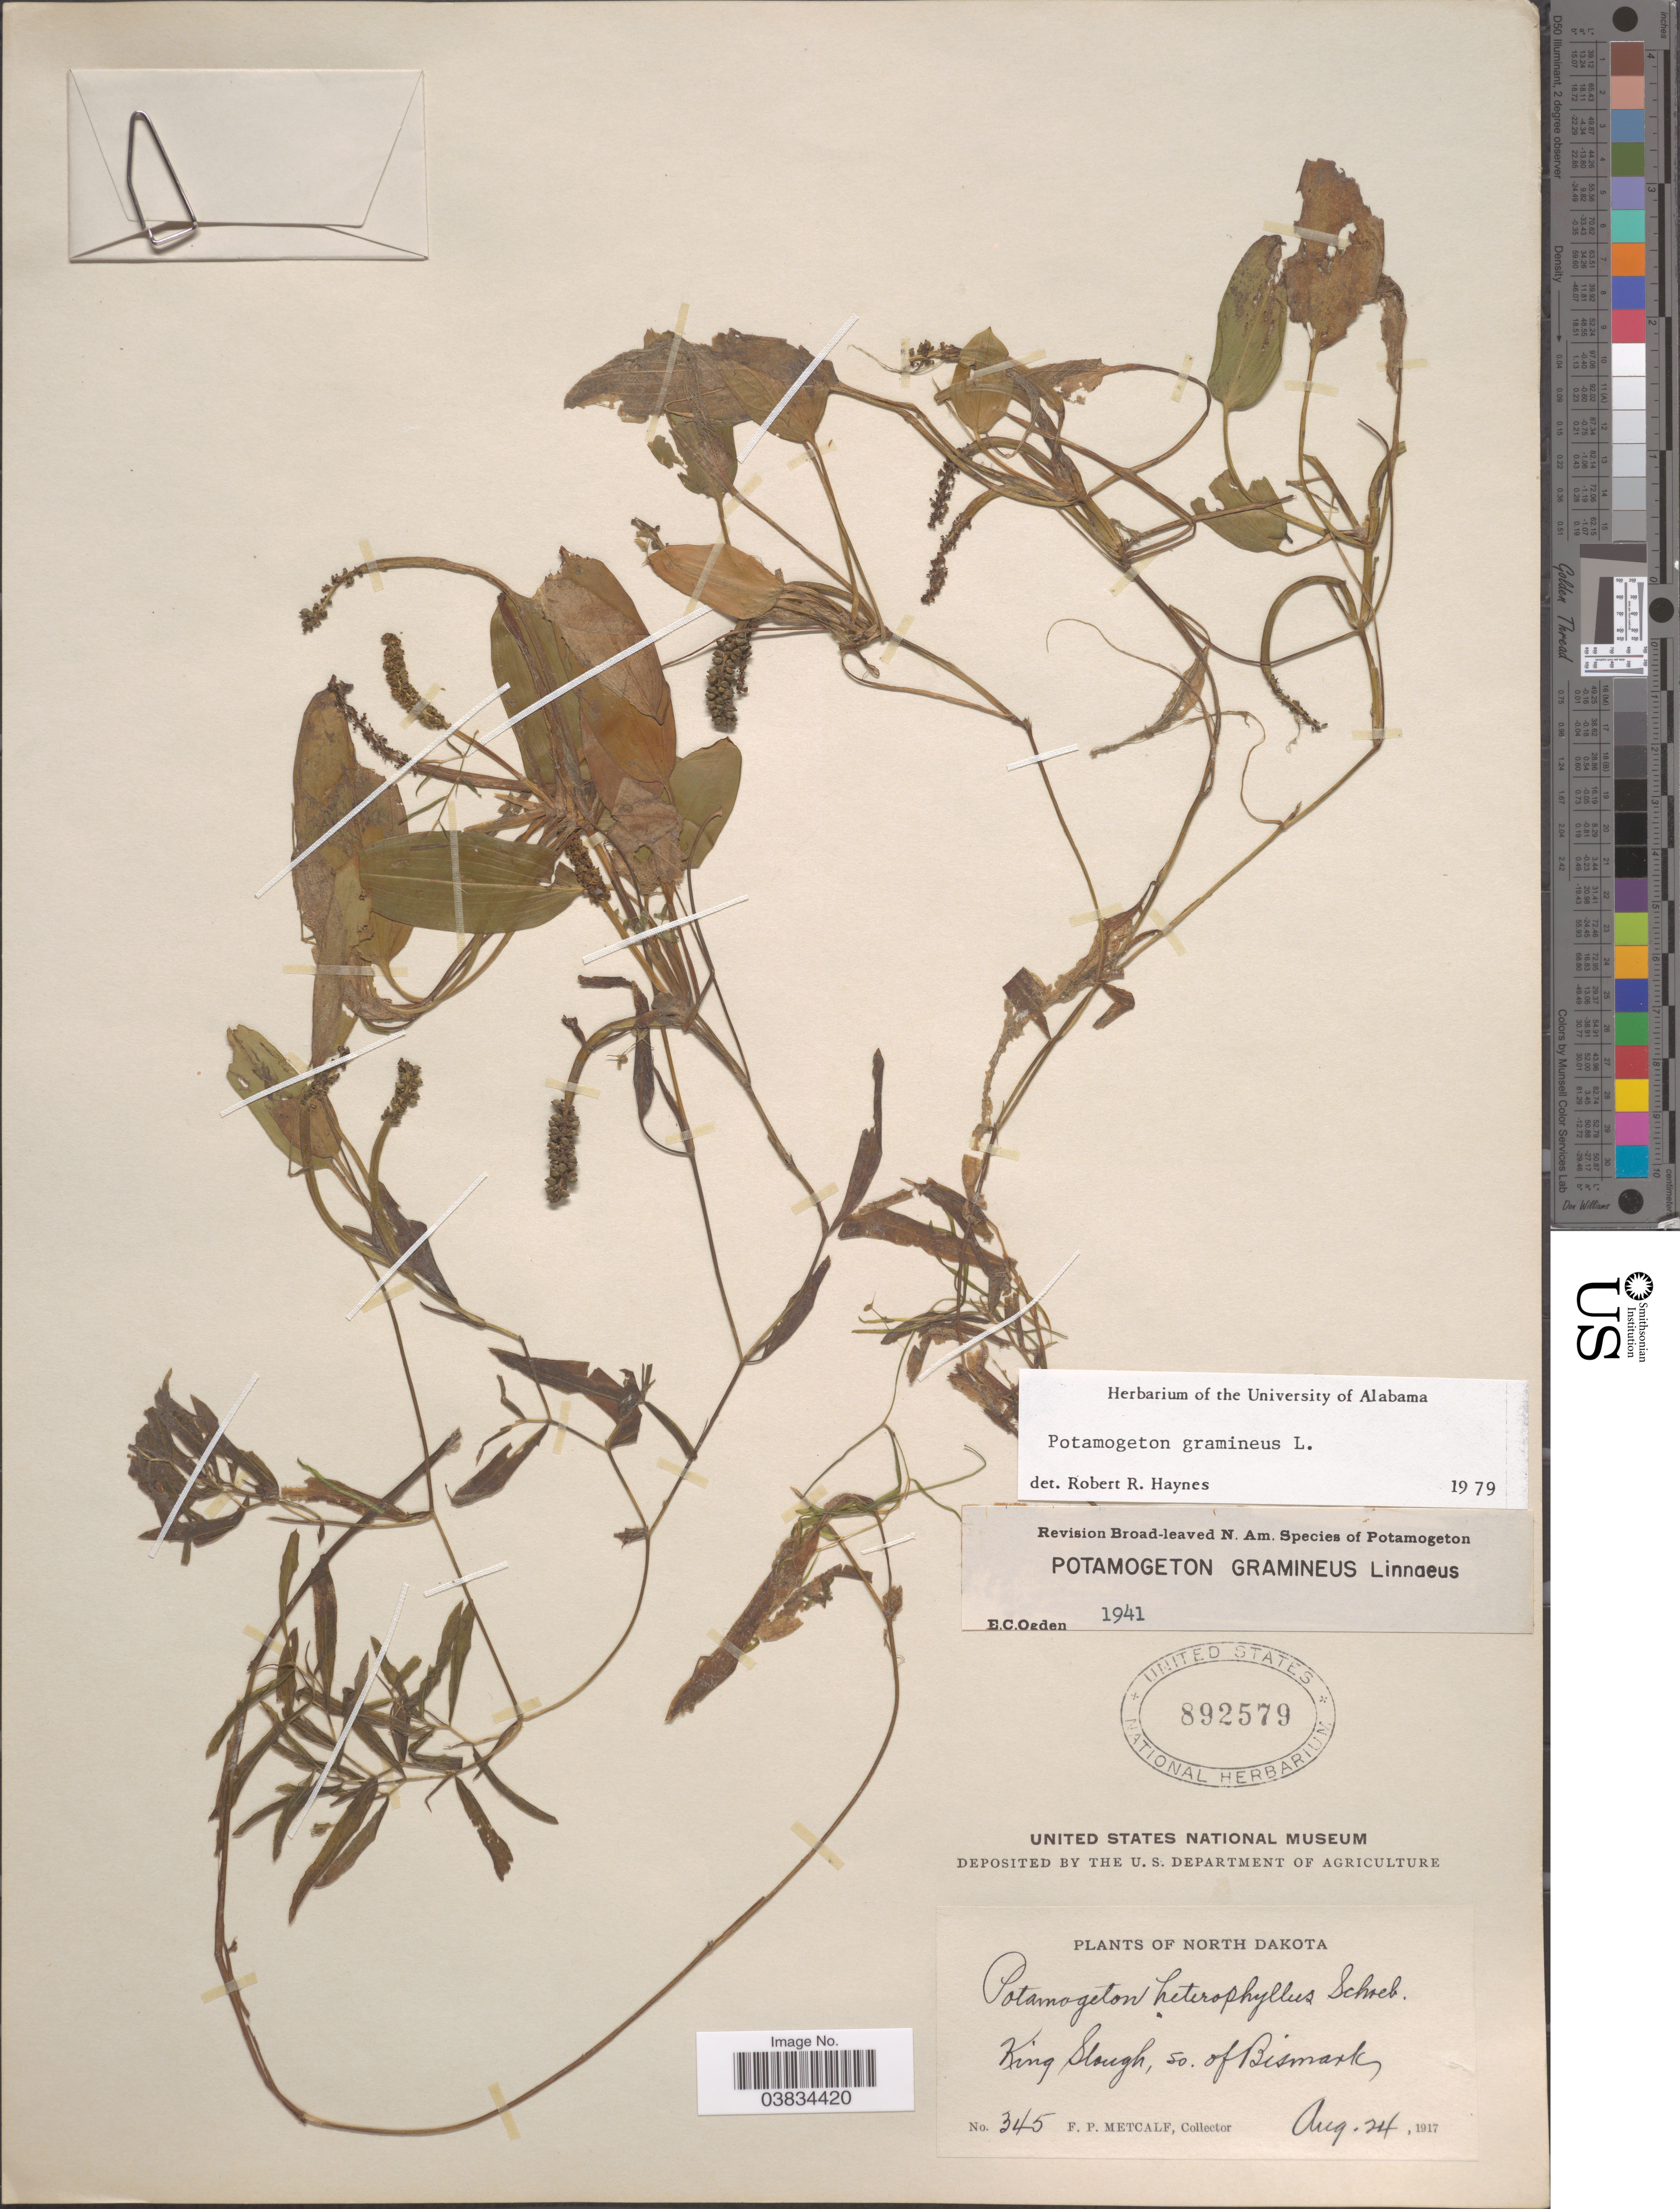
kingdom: Plantae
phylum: Tracheophyta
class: Liliopsida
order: Alismatales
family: Potamogetonaceae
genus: Potamogeton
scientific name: Potamogeton gramineus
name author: L.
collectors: F. Metcalf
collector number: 345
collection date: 1917-08-24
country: United States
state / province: North Dakota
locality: King Slough, so. of Bismark.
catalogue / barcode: US 892579